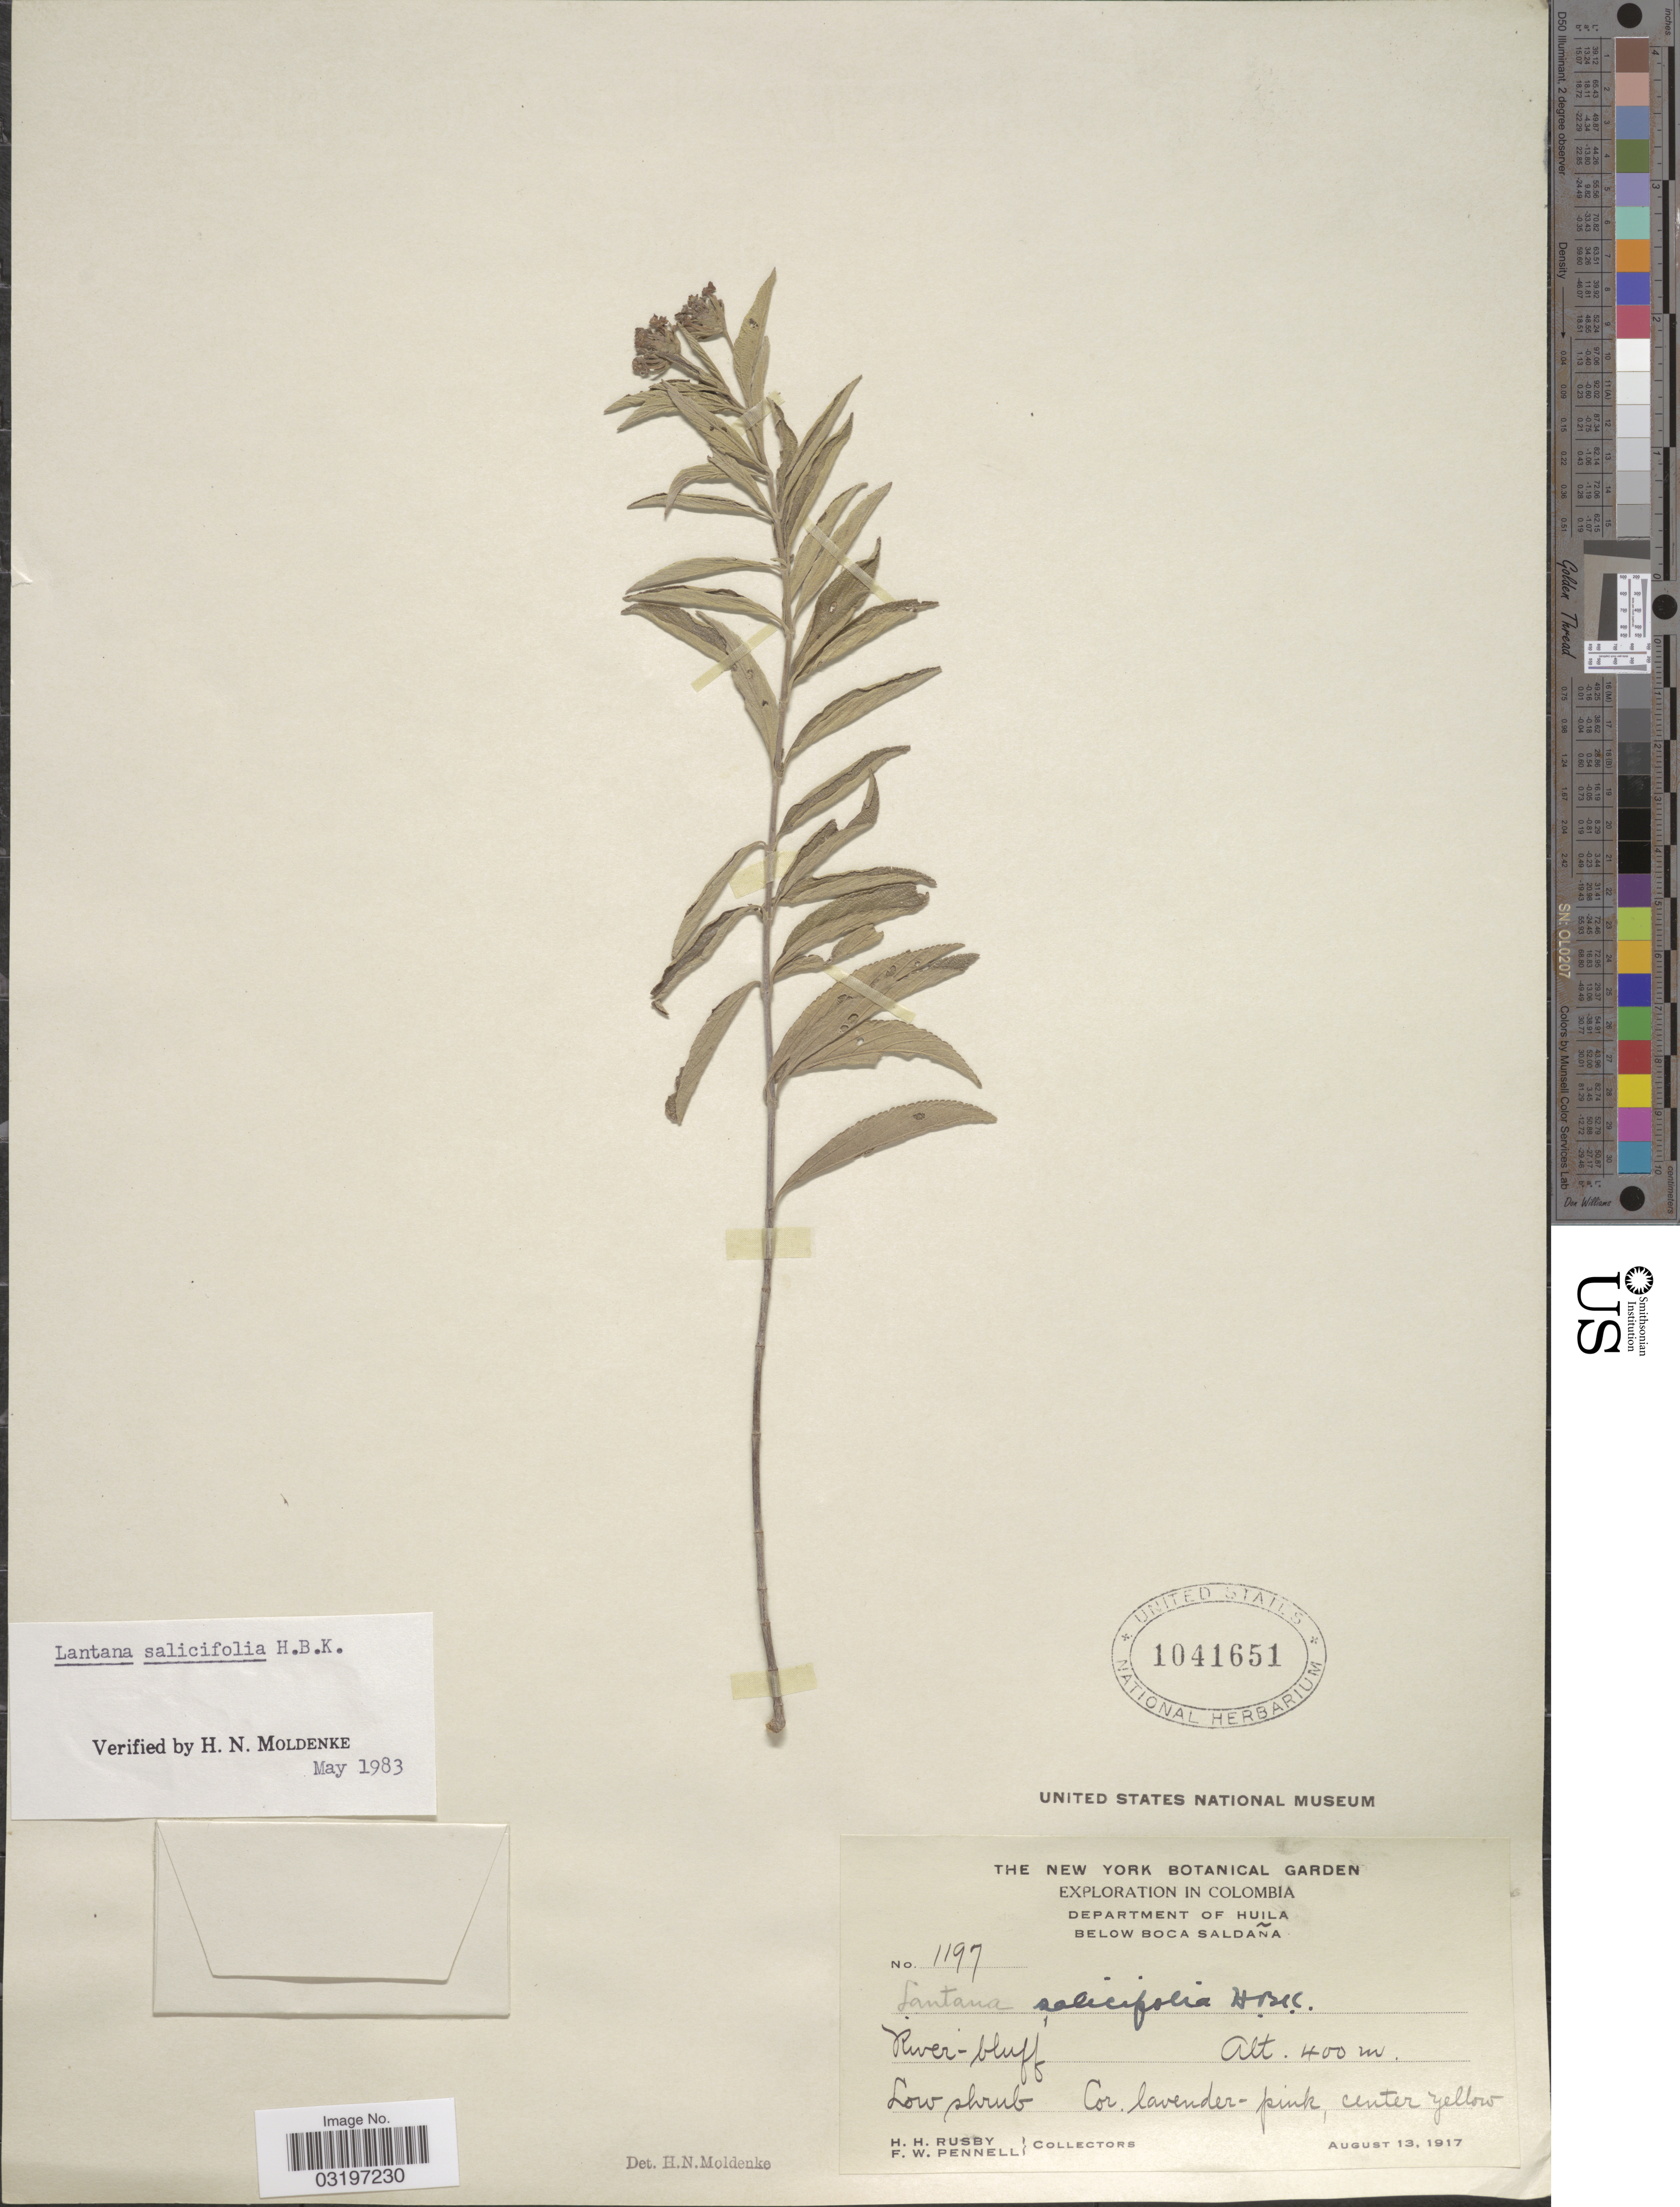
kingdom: Plantae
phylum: Tracheophyta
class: Magnoliopsida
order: Lamiales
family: Verbenaceae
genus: Lantana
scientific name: Lantana salicifolia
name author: Kunth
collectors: H. H. Rusby & F. W. Pennell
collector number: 1197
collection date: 1917-08-13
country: Colombia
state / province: Huila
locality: Department of Huila, below Boca Saldaña.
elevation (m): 400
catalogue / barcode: US 1041651